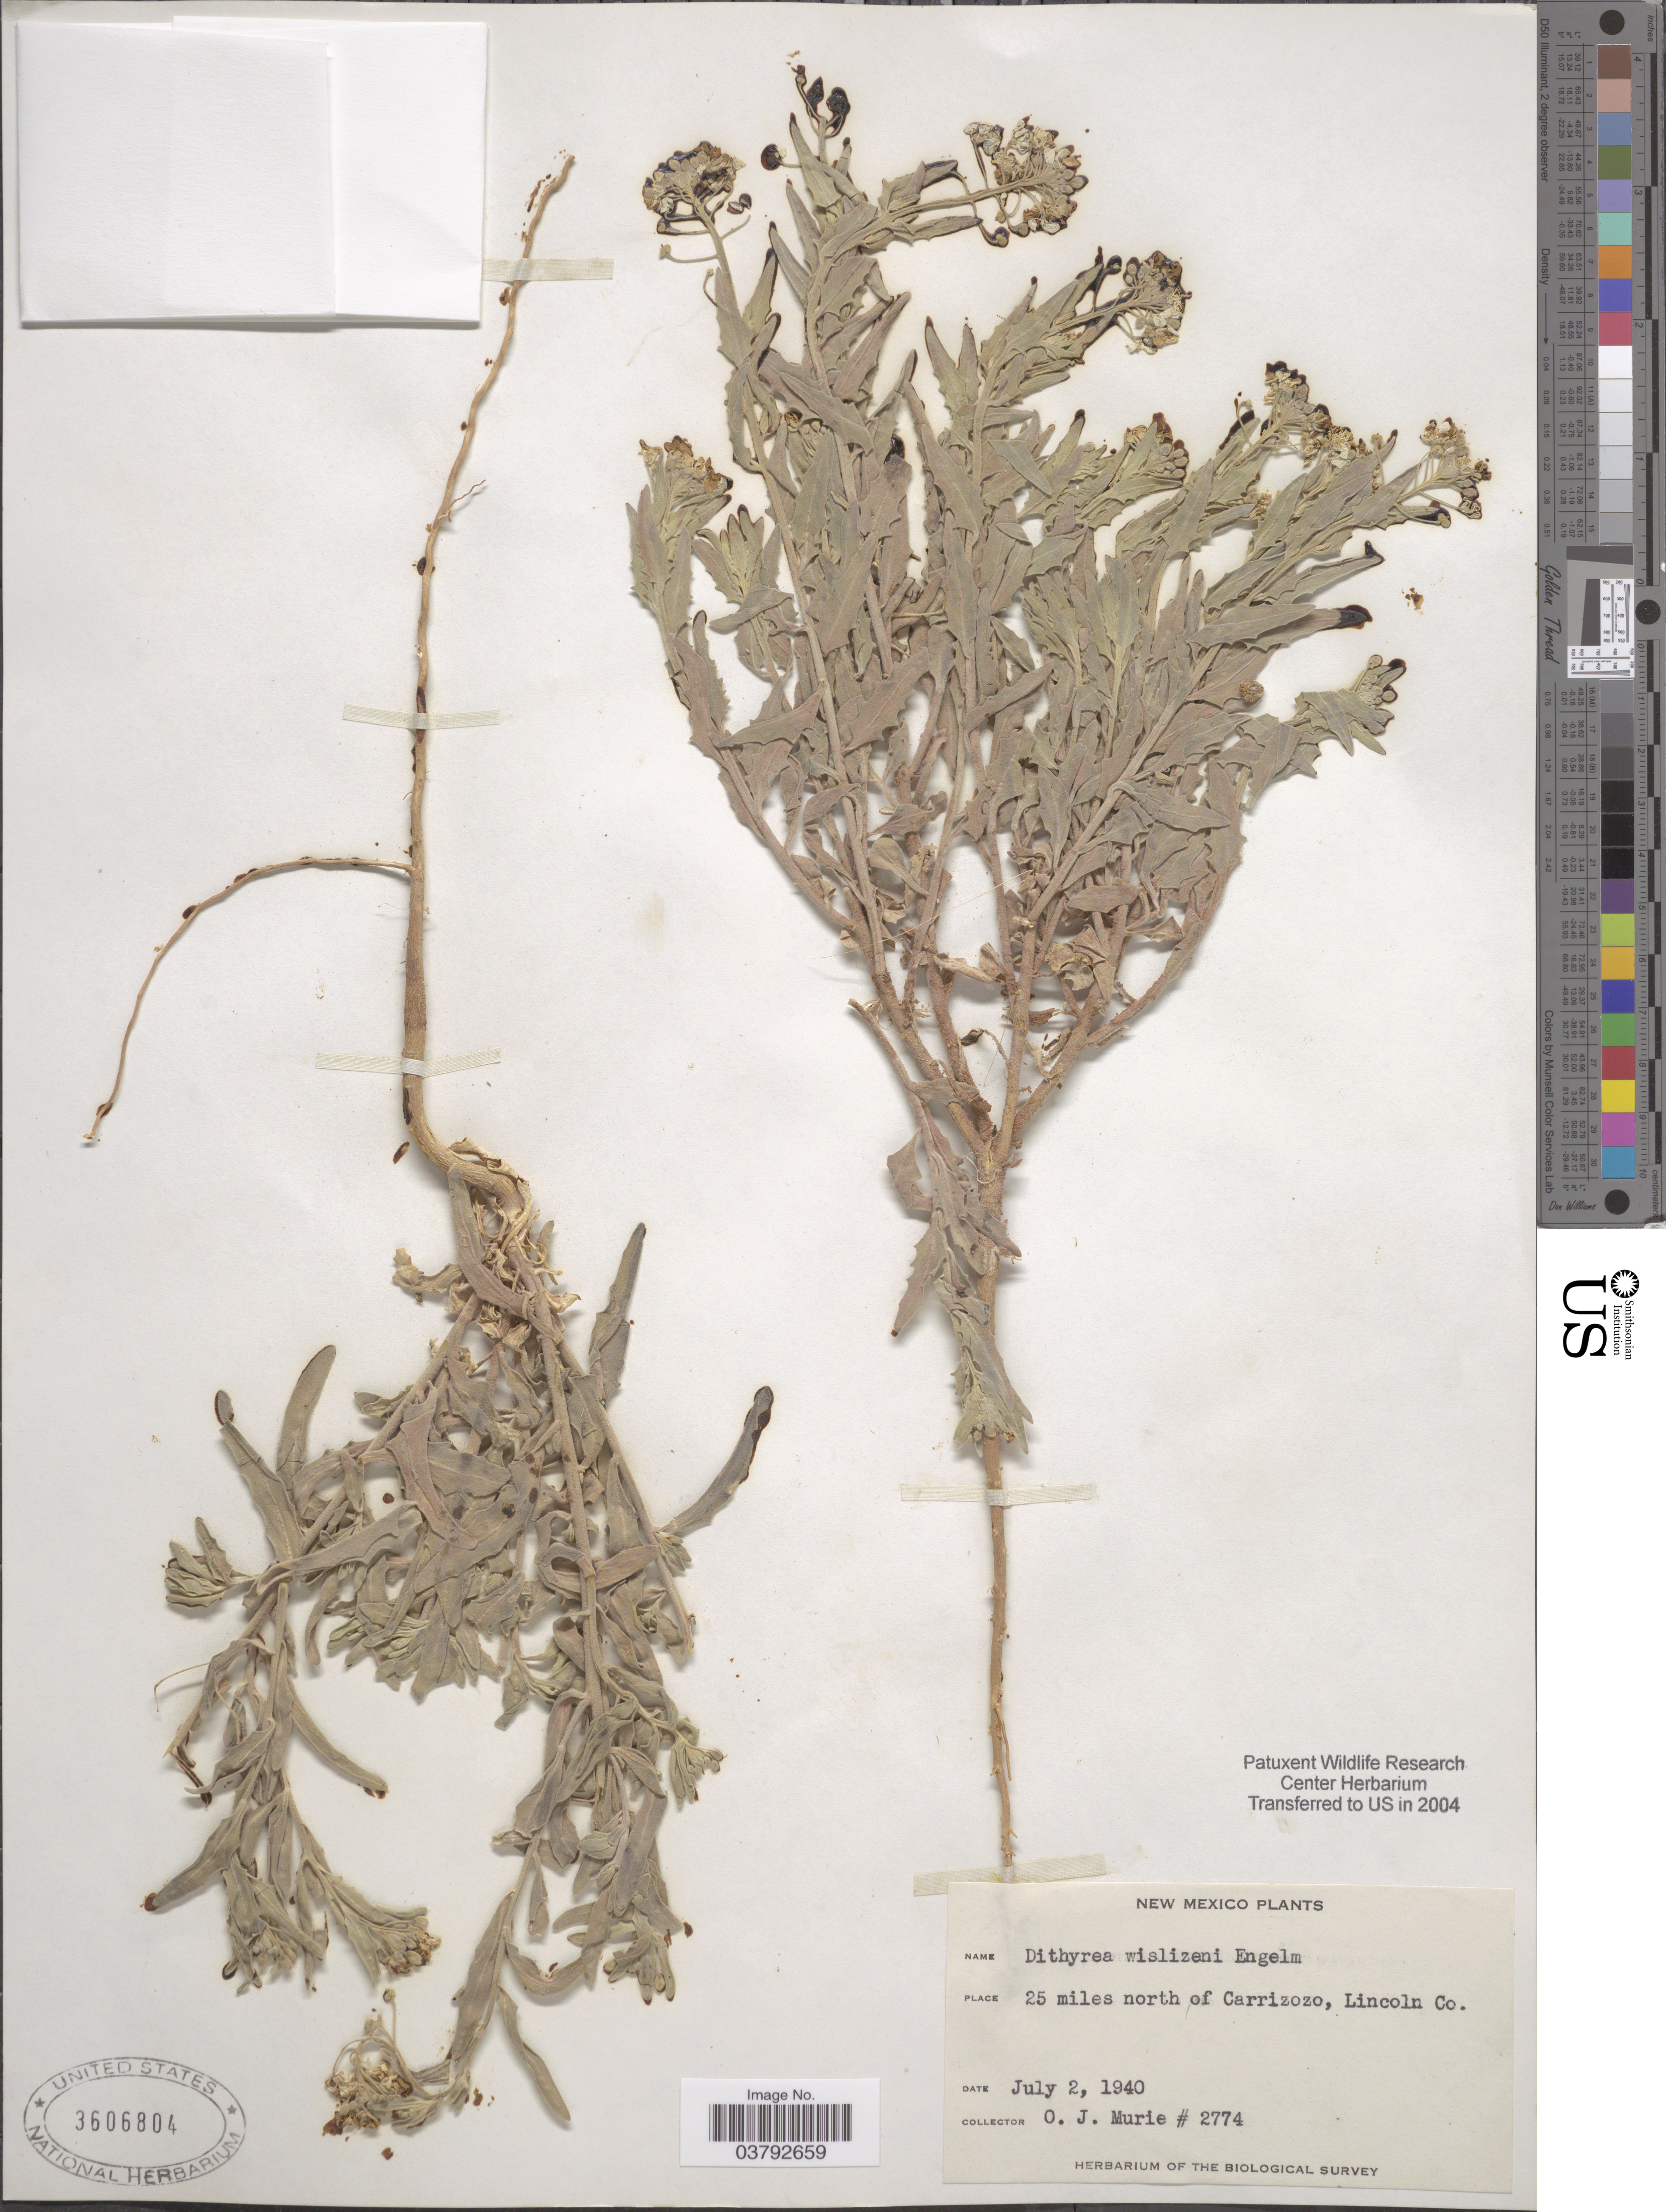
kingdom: Plantae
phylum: Tracheophyta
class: Magnoliopsida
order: Brassicales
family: Brassicaceae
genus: Dithyrea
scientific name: Dithyrea wislizeni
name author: Engelm.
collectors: O. Murie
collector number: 2774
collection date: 1940-07-02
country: United States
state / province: New Mexico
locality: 25 miles north of Carrizozo, Lincoln Co.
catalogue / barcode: US 3606804